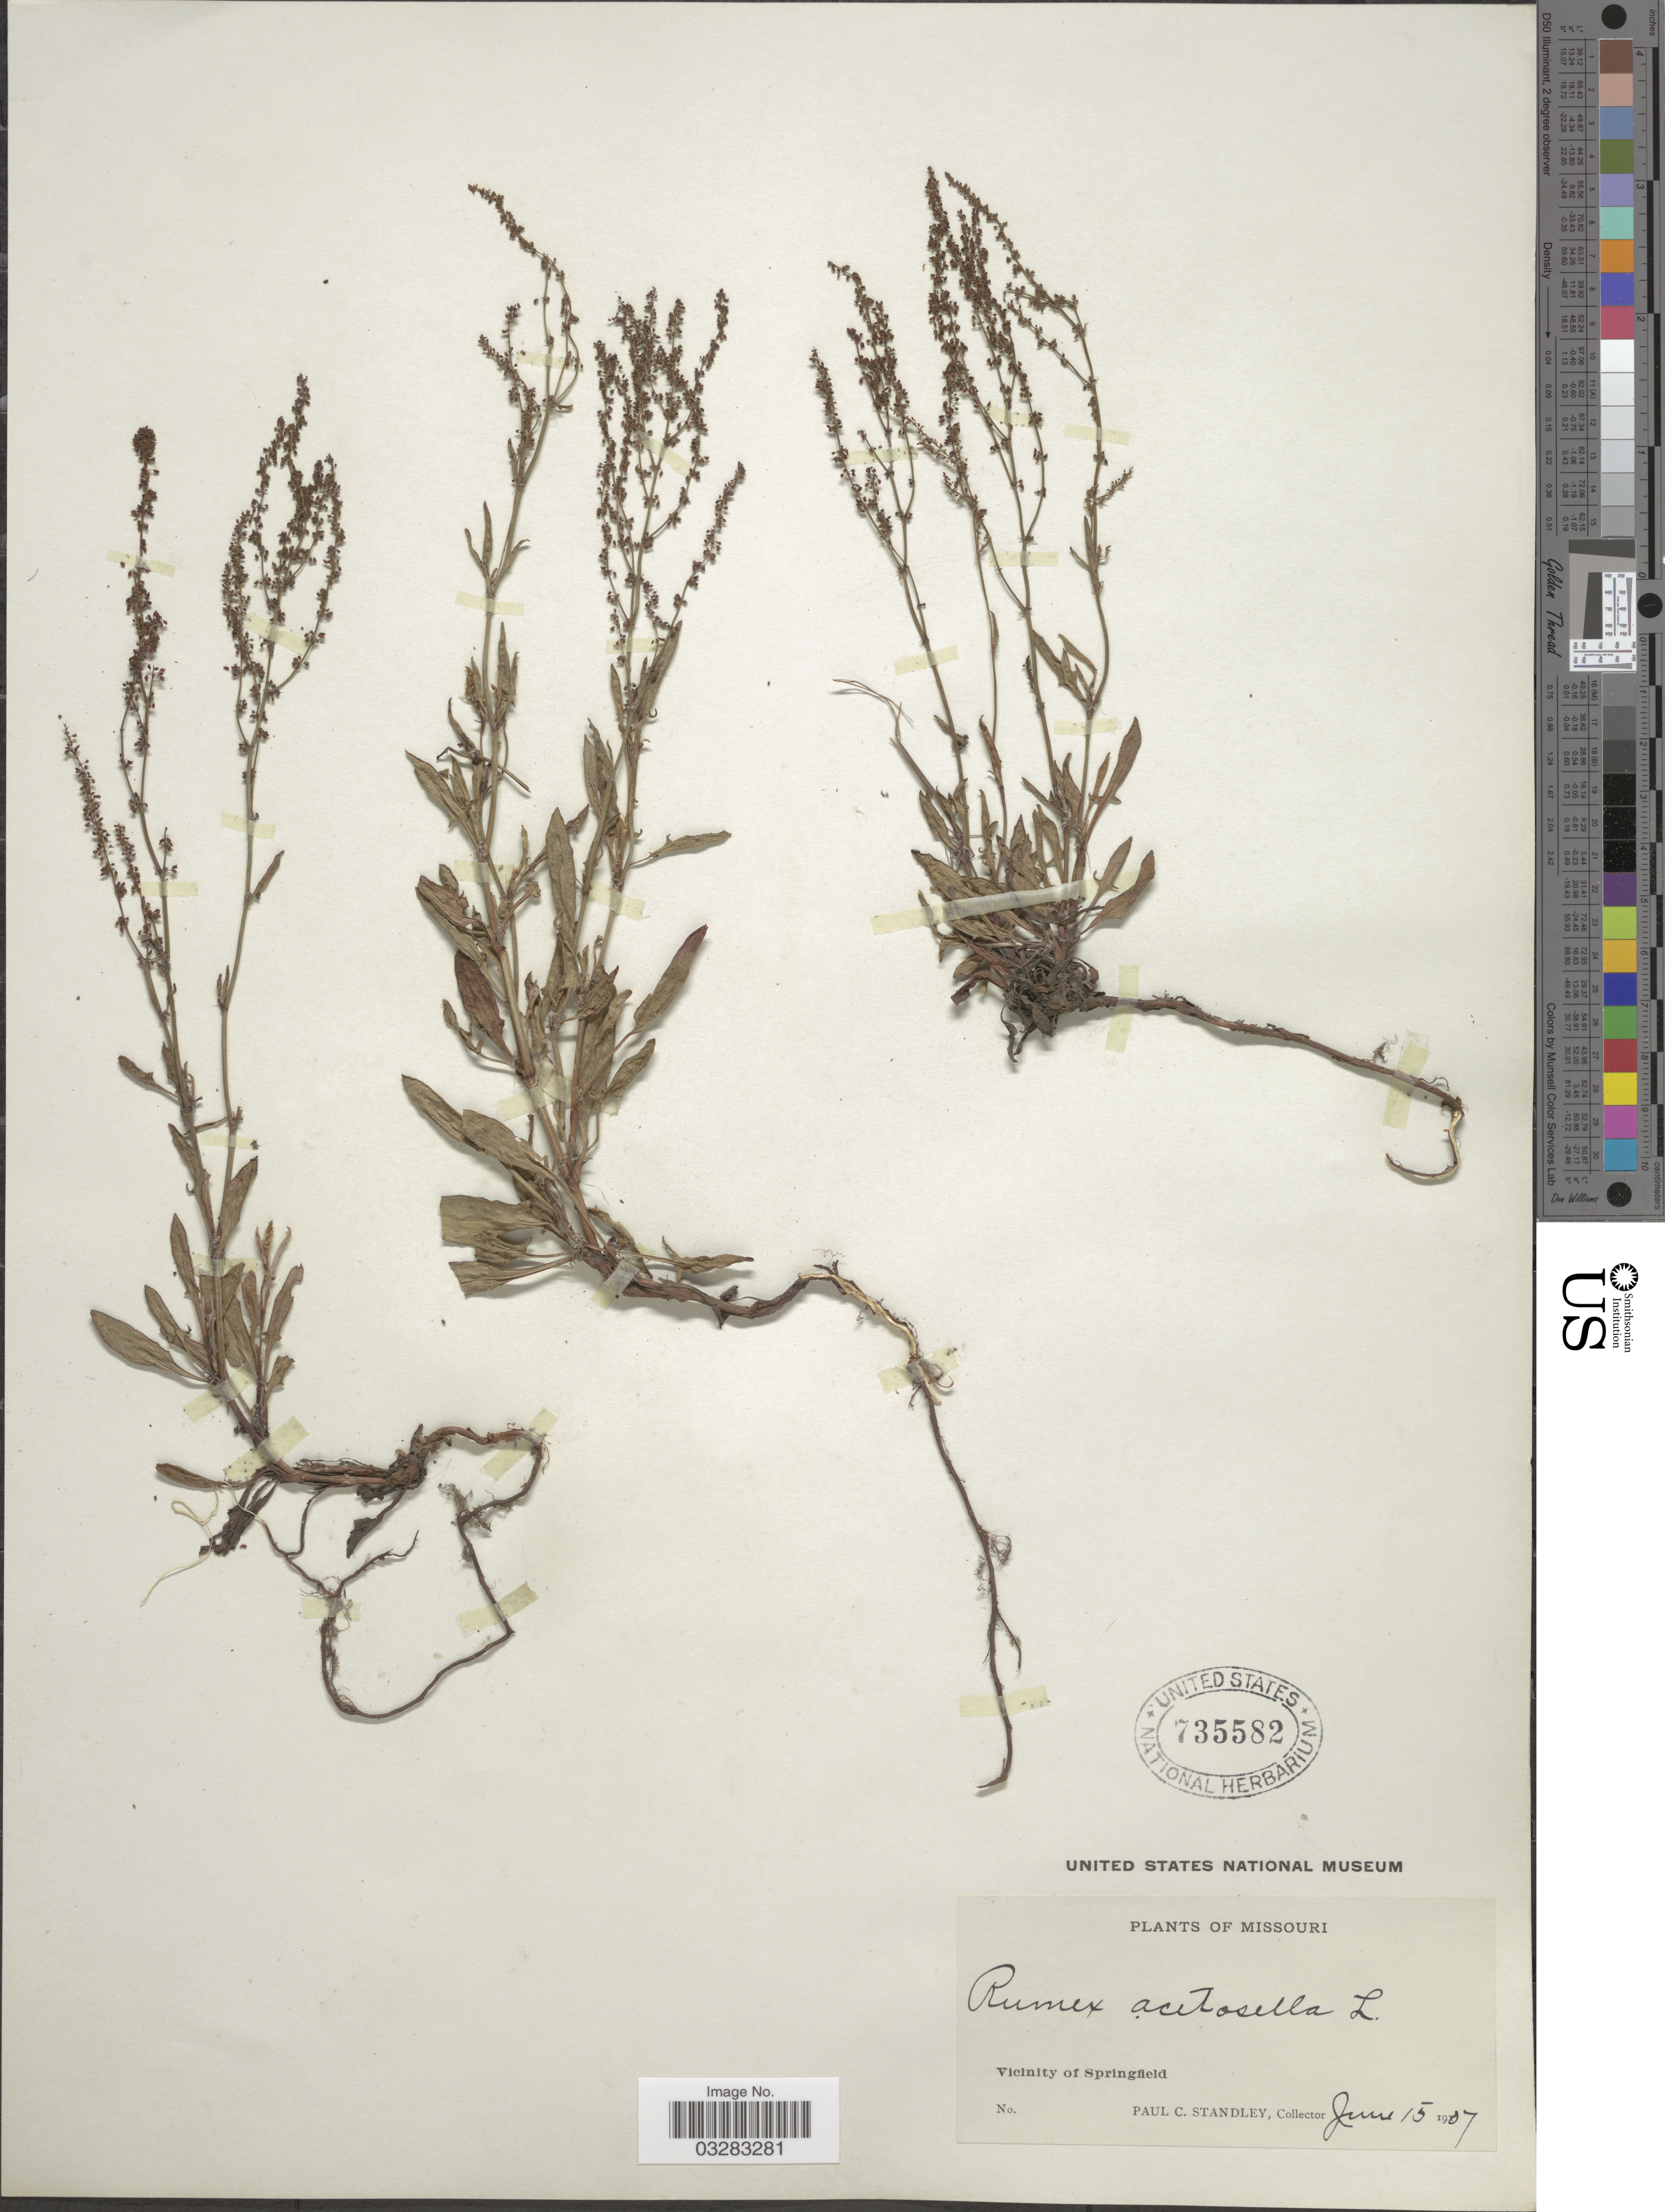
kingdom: Plantae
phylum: Tracheophyta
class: Magnoliopsida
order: Caryophyllales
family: Polygonaceae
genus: Rumex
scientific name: Rumex acetosella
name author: L.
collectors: P. C. Standley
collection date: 1907-06-15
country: United States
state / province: Missouri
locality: Vicinity of Springfield.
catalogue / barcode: US 735582